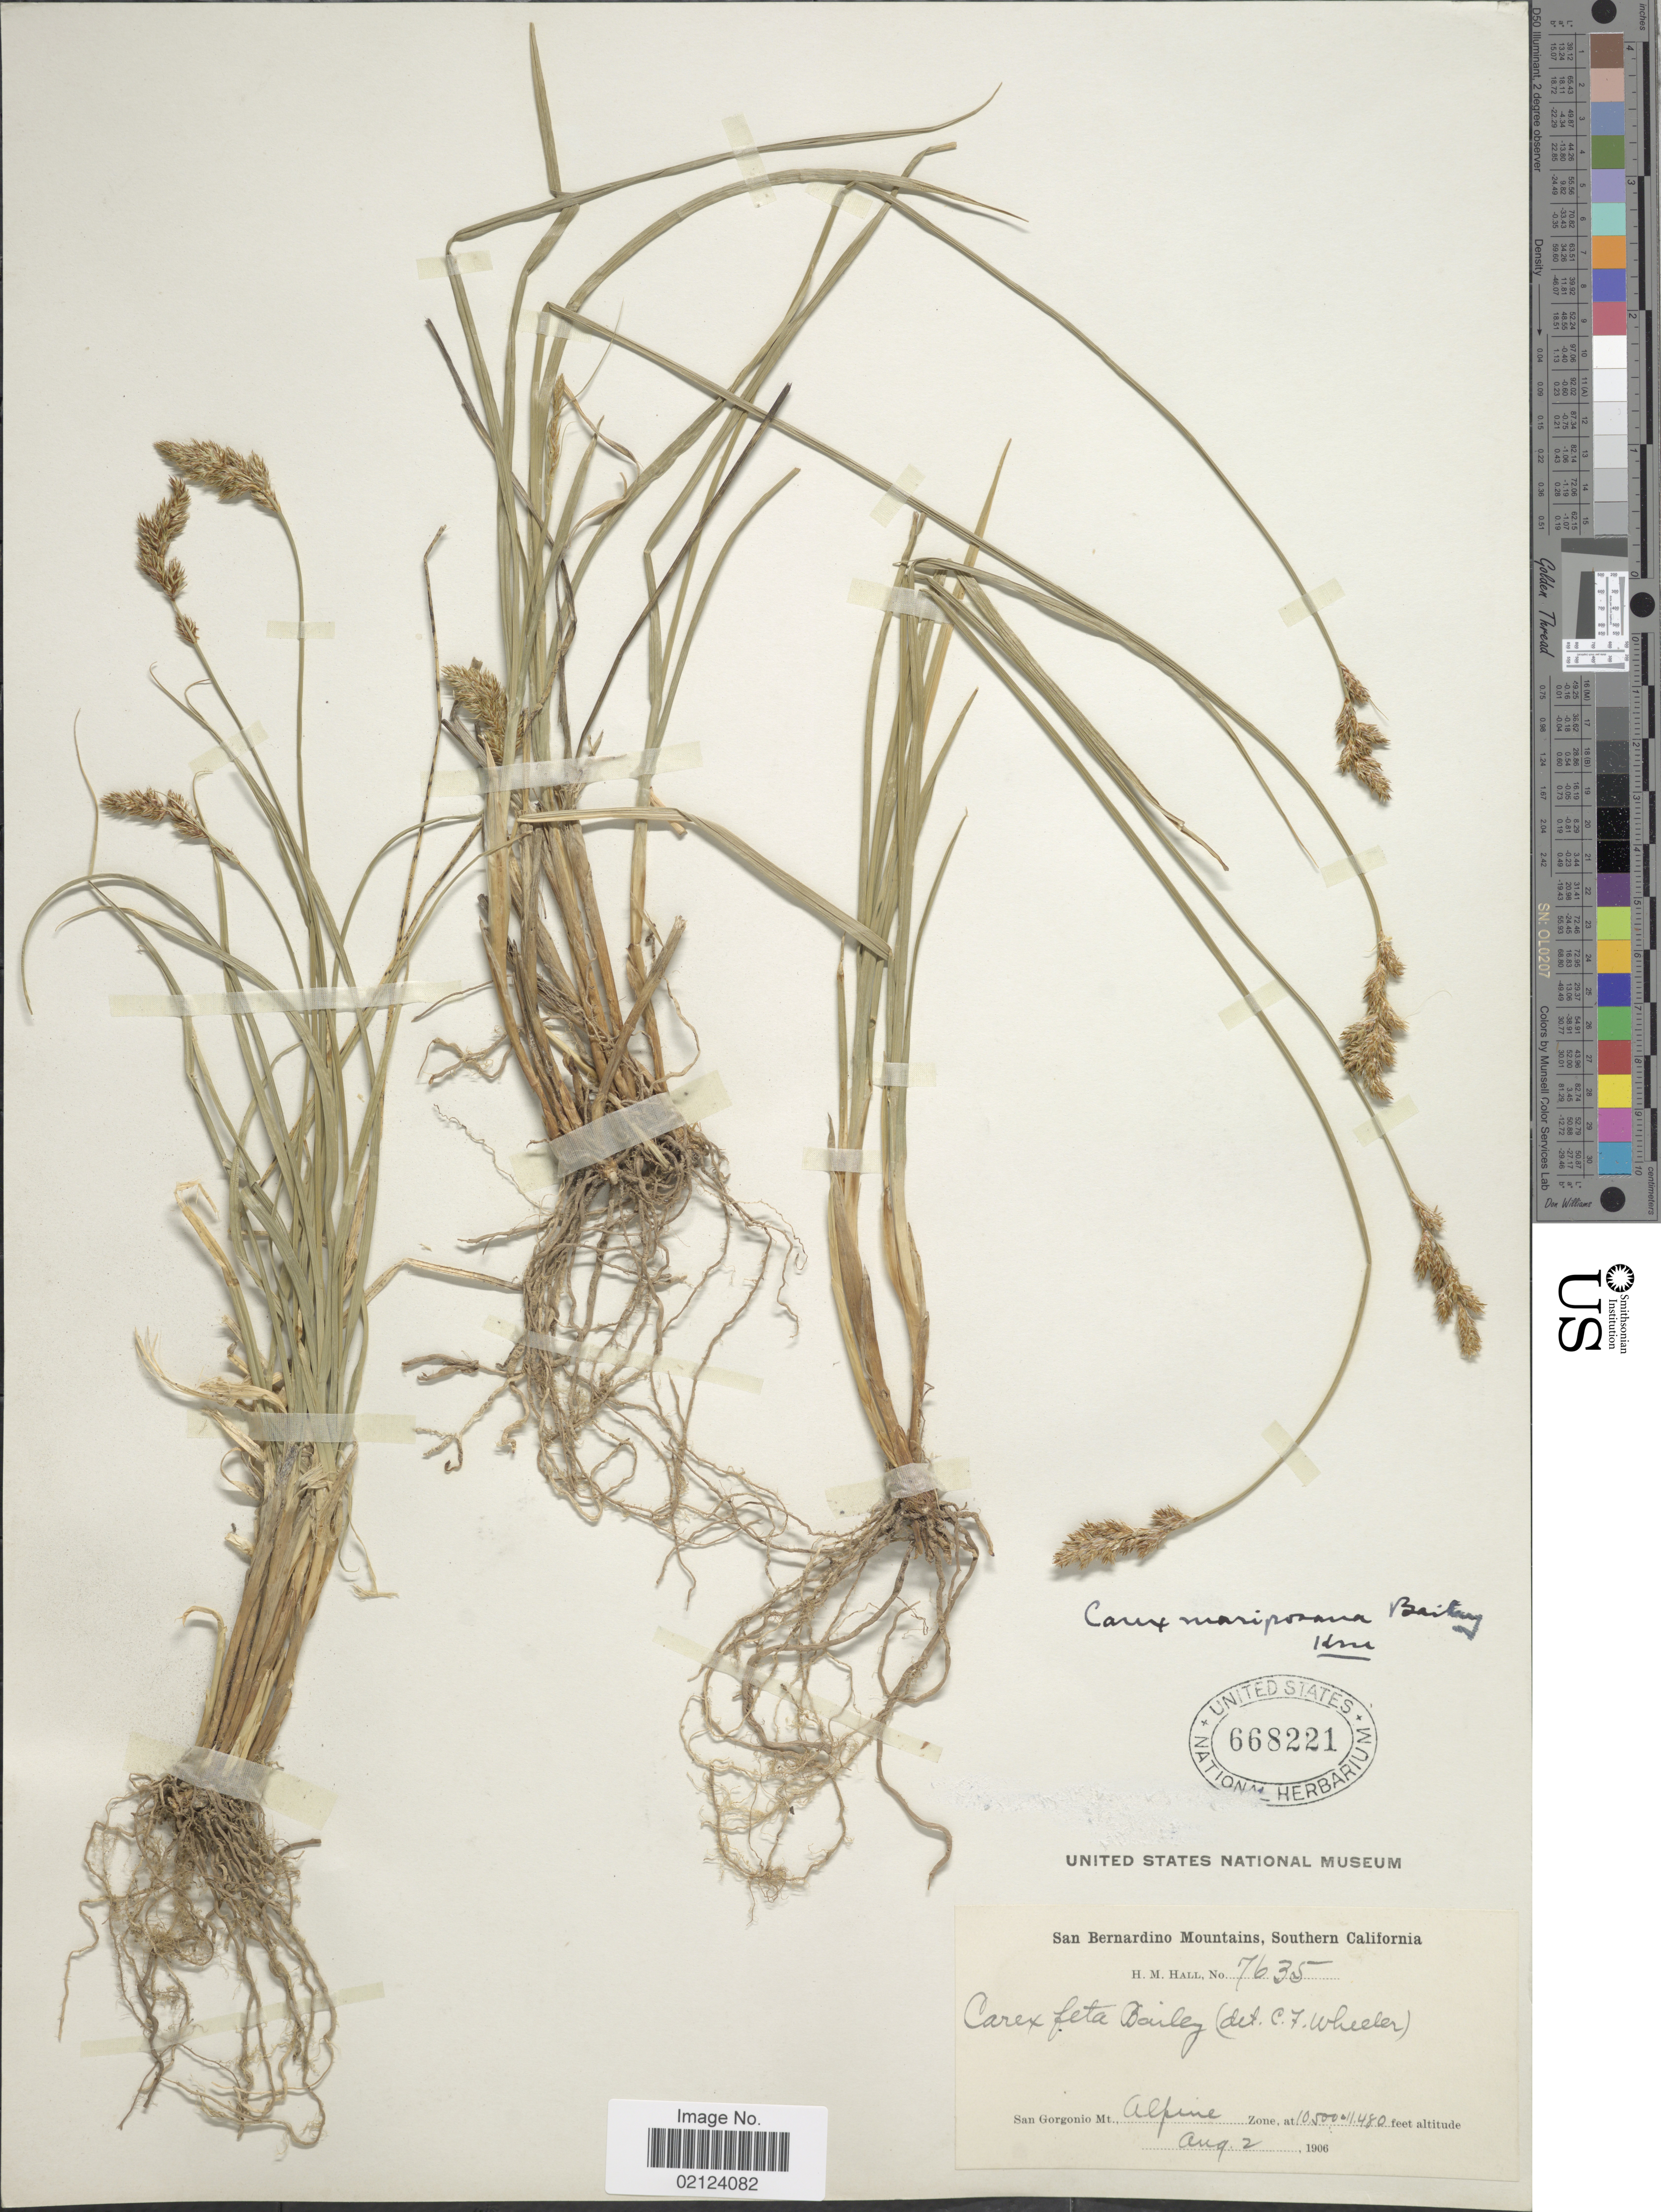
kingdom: Plantae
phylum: Tracheophyta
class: Liliopsida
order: Poales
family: Cyperaceae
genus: Carex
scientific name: Carex mariposana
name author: L.H. Bailey ex Mack.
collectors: H. M. Hall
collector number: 7635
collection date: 1906-08-02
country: United States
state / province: California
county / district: San Bernardino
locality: San Bernardino Mountains, Southern California. San Gorgonio Mt., Alpine Zone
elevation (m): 3200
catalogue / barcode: US 668221